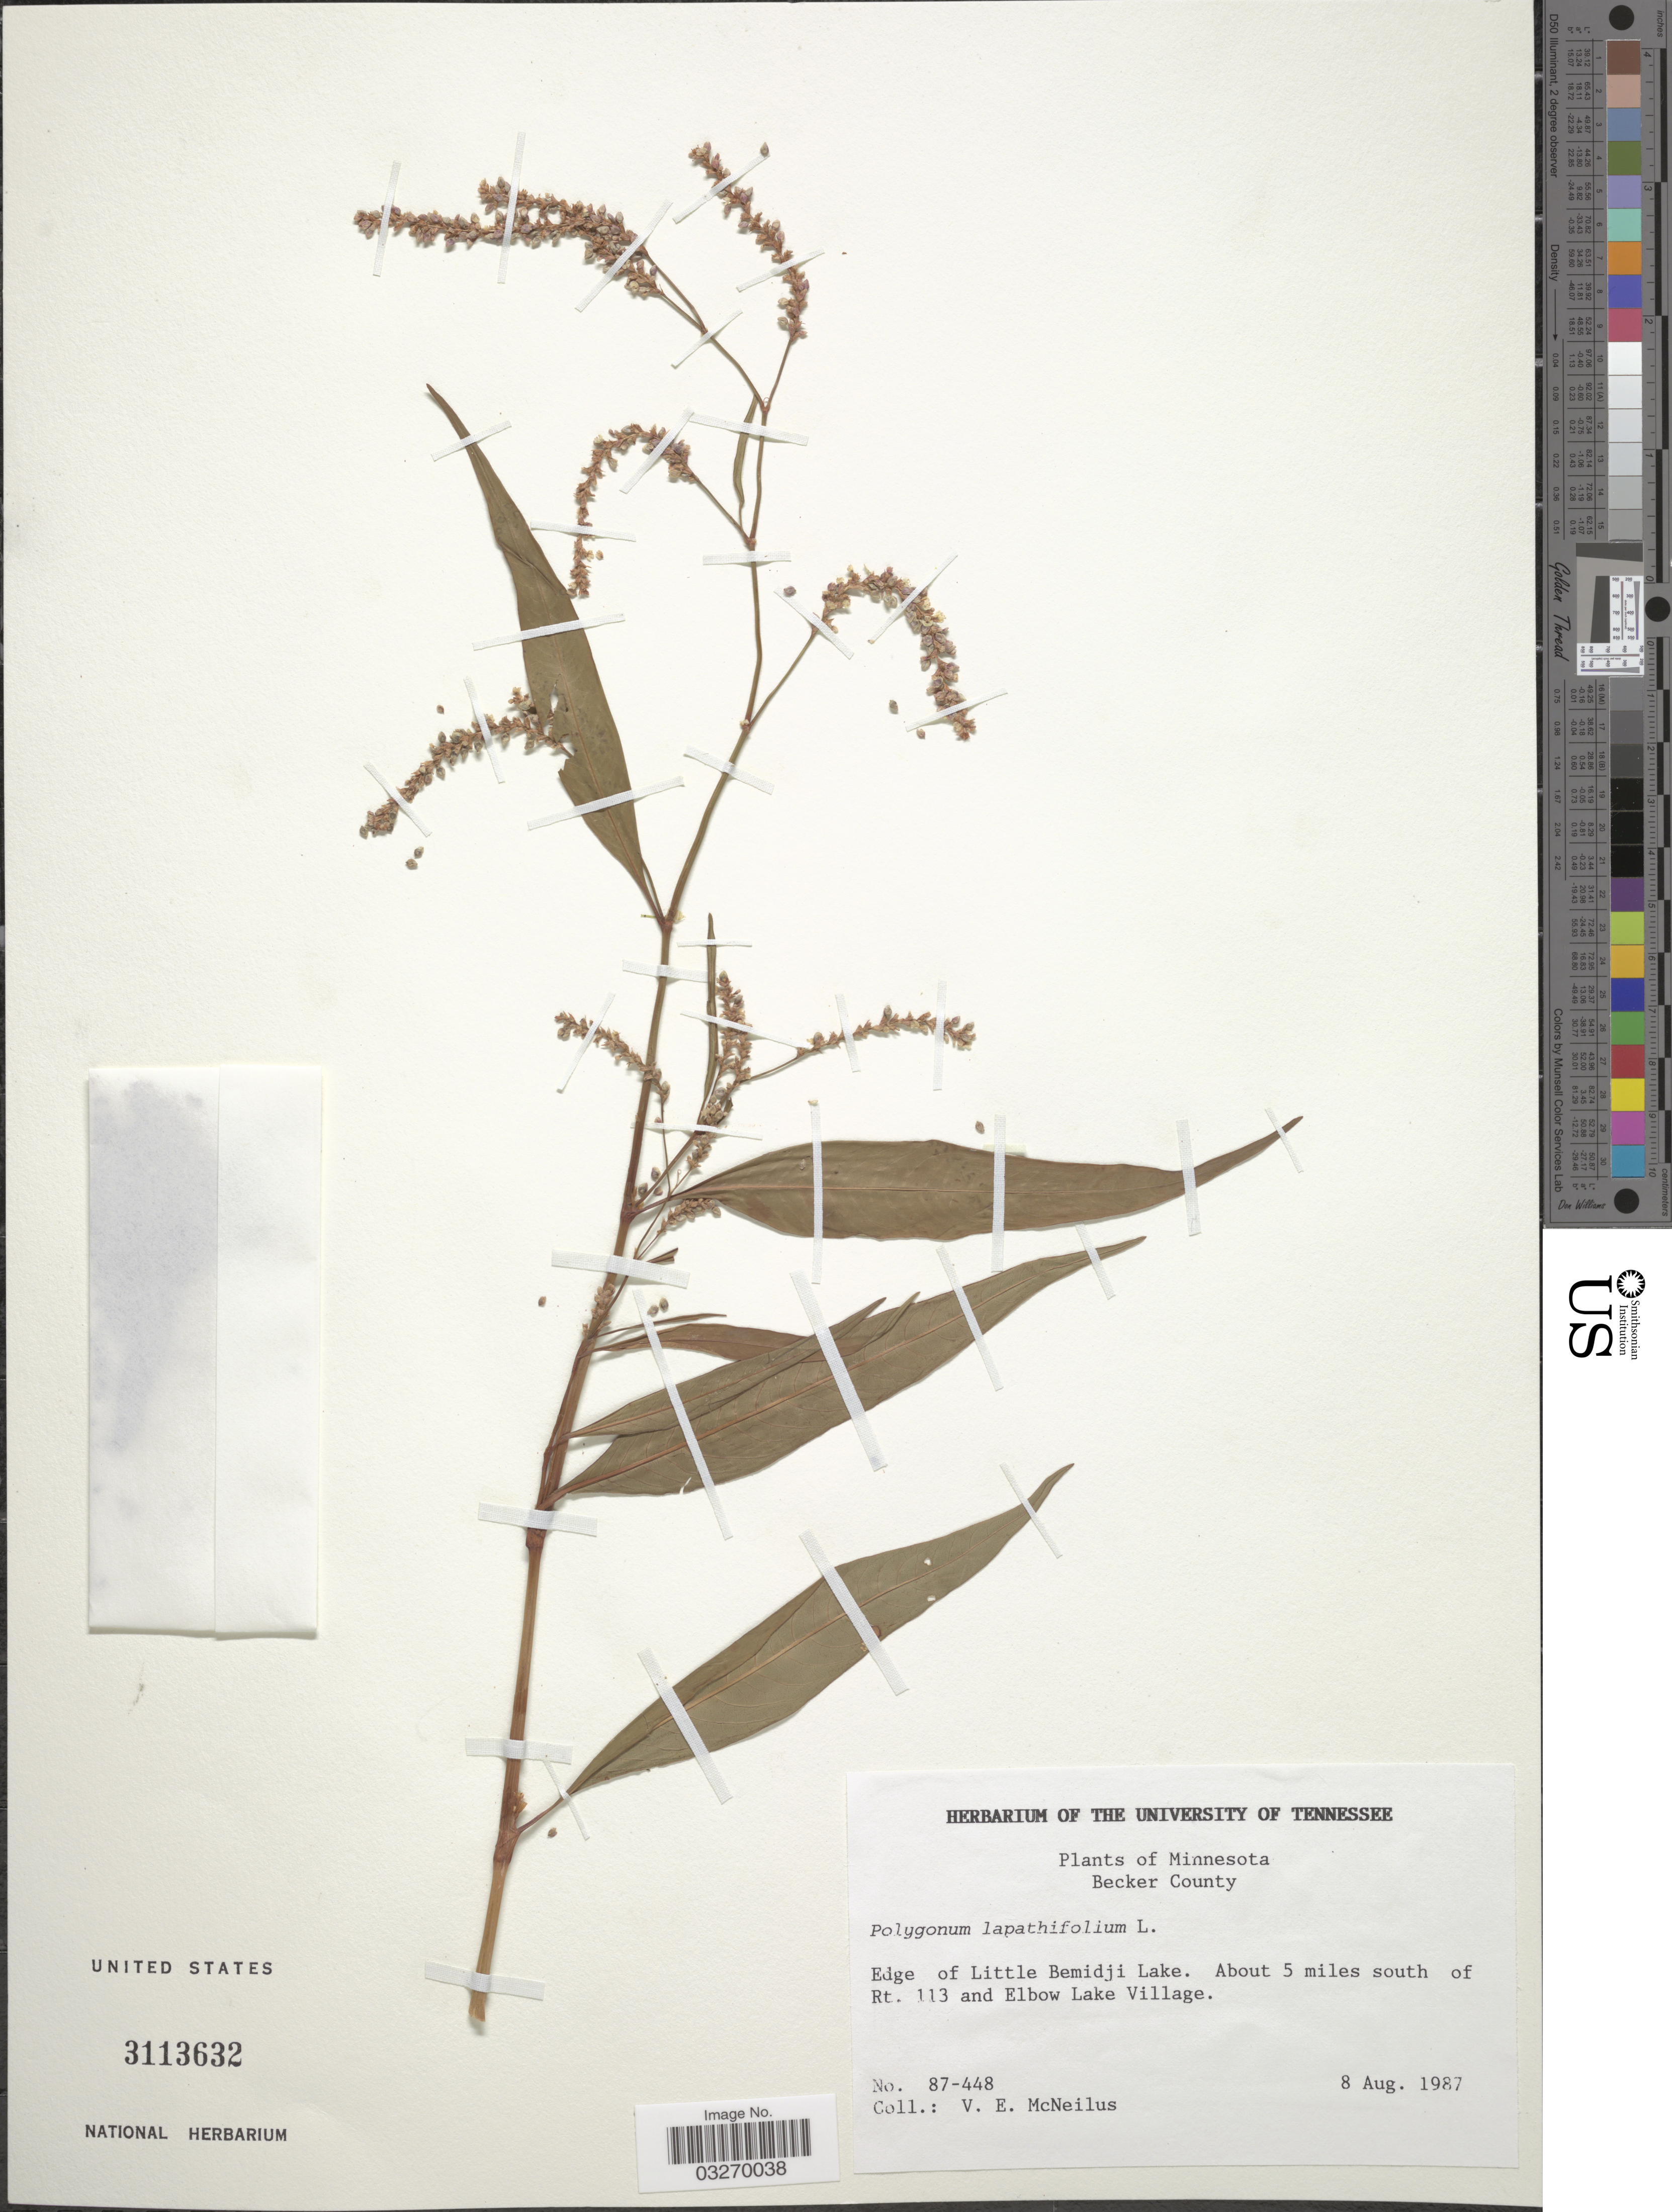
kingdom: Plantae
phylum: Tracheophyta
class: Magnoliopsida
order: Caryophyllales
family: Polygonaceae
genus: Persicaria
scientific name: Persicaria lapathifolia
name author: (L.) Delarbre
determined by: Atha, D. E.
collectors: V. Mcneilus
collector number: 87-448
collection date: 1987-08-08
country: United States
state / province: Minnesota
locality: Becker County. Edge of Little Bemidji Lake. About 5 miles south of Rt. 113 and Elbow Lake Village.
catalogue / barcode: US 3113632